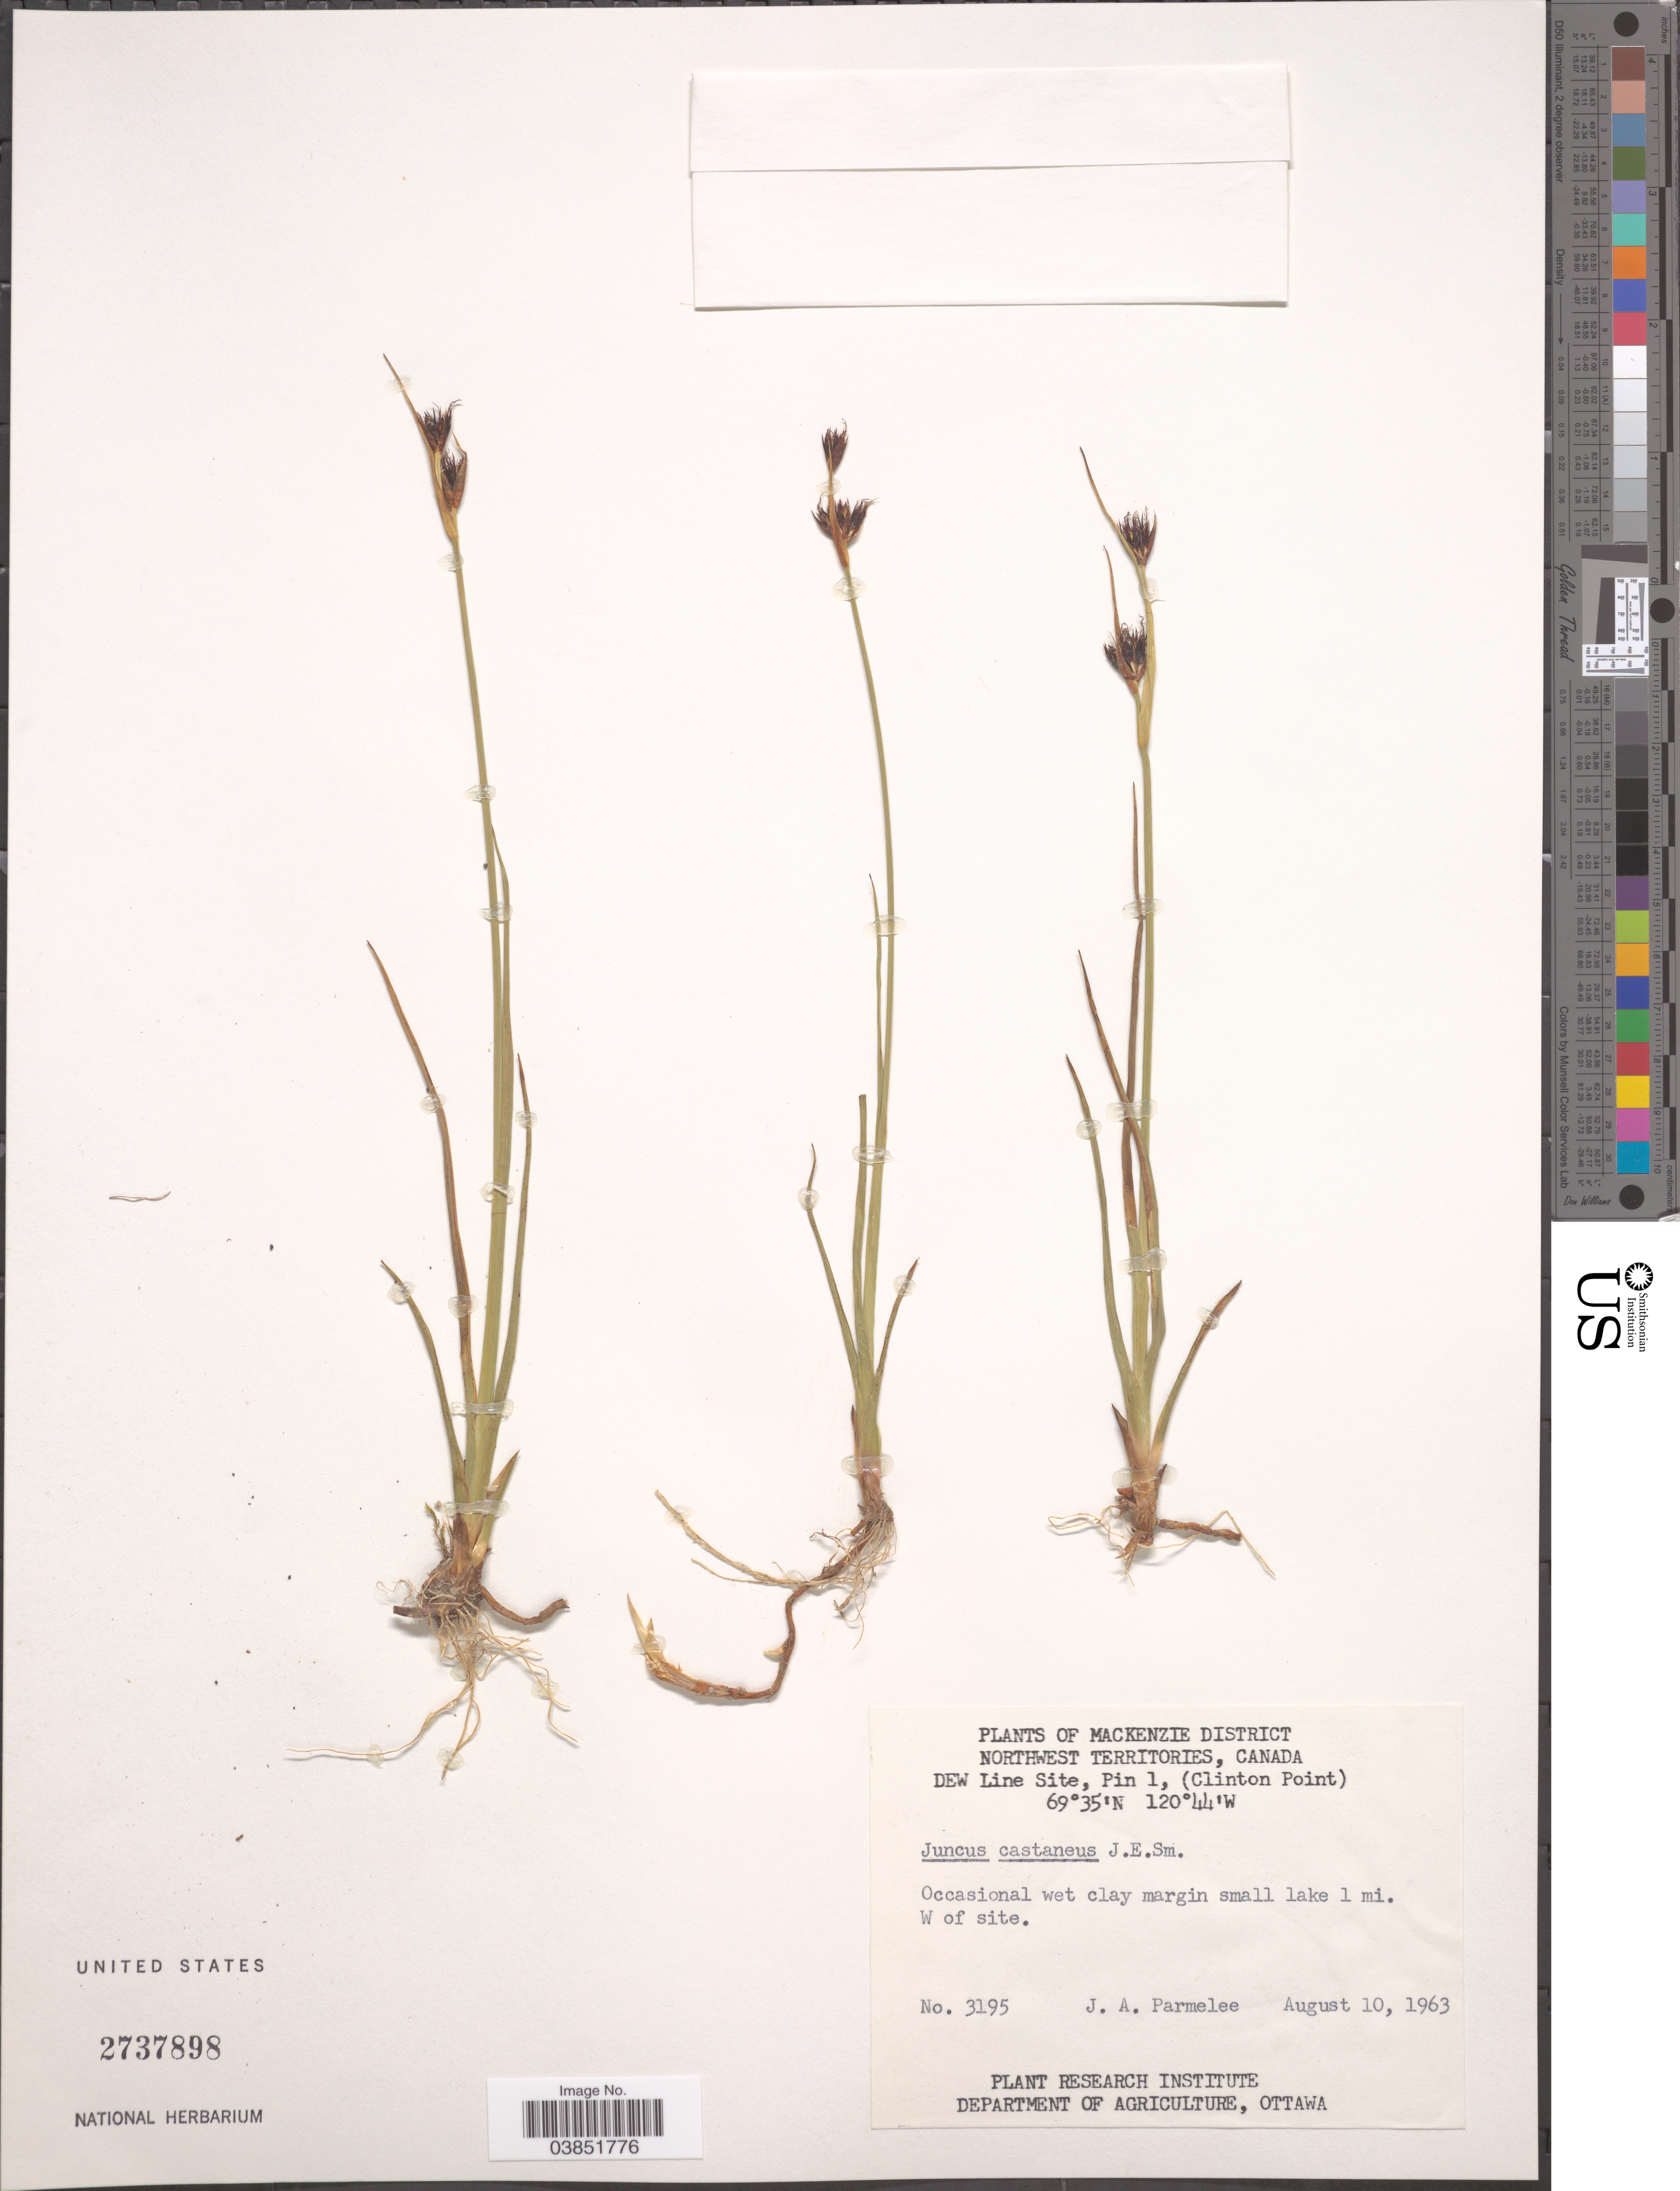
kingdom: Plantae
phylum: Tracheophyta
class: Liliopsida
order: Poales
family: Juncaceae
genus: Juncus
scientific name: Juncus castaneus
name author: Sm.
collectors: J. A. Parmelee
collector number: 3195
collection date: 1963-08-10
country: Canada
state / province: Northwest Territories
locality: Mackenzie District. DEW Line Site, Pin 1, (Clinton Point). Lake 1 mi. W of site.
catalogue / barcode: US 2737898